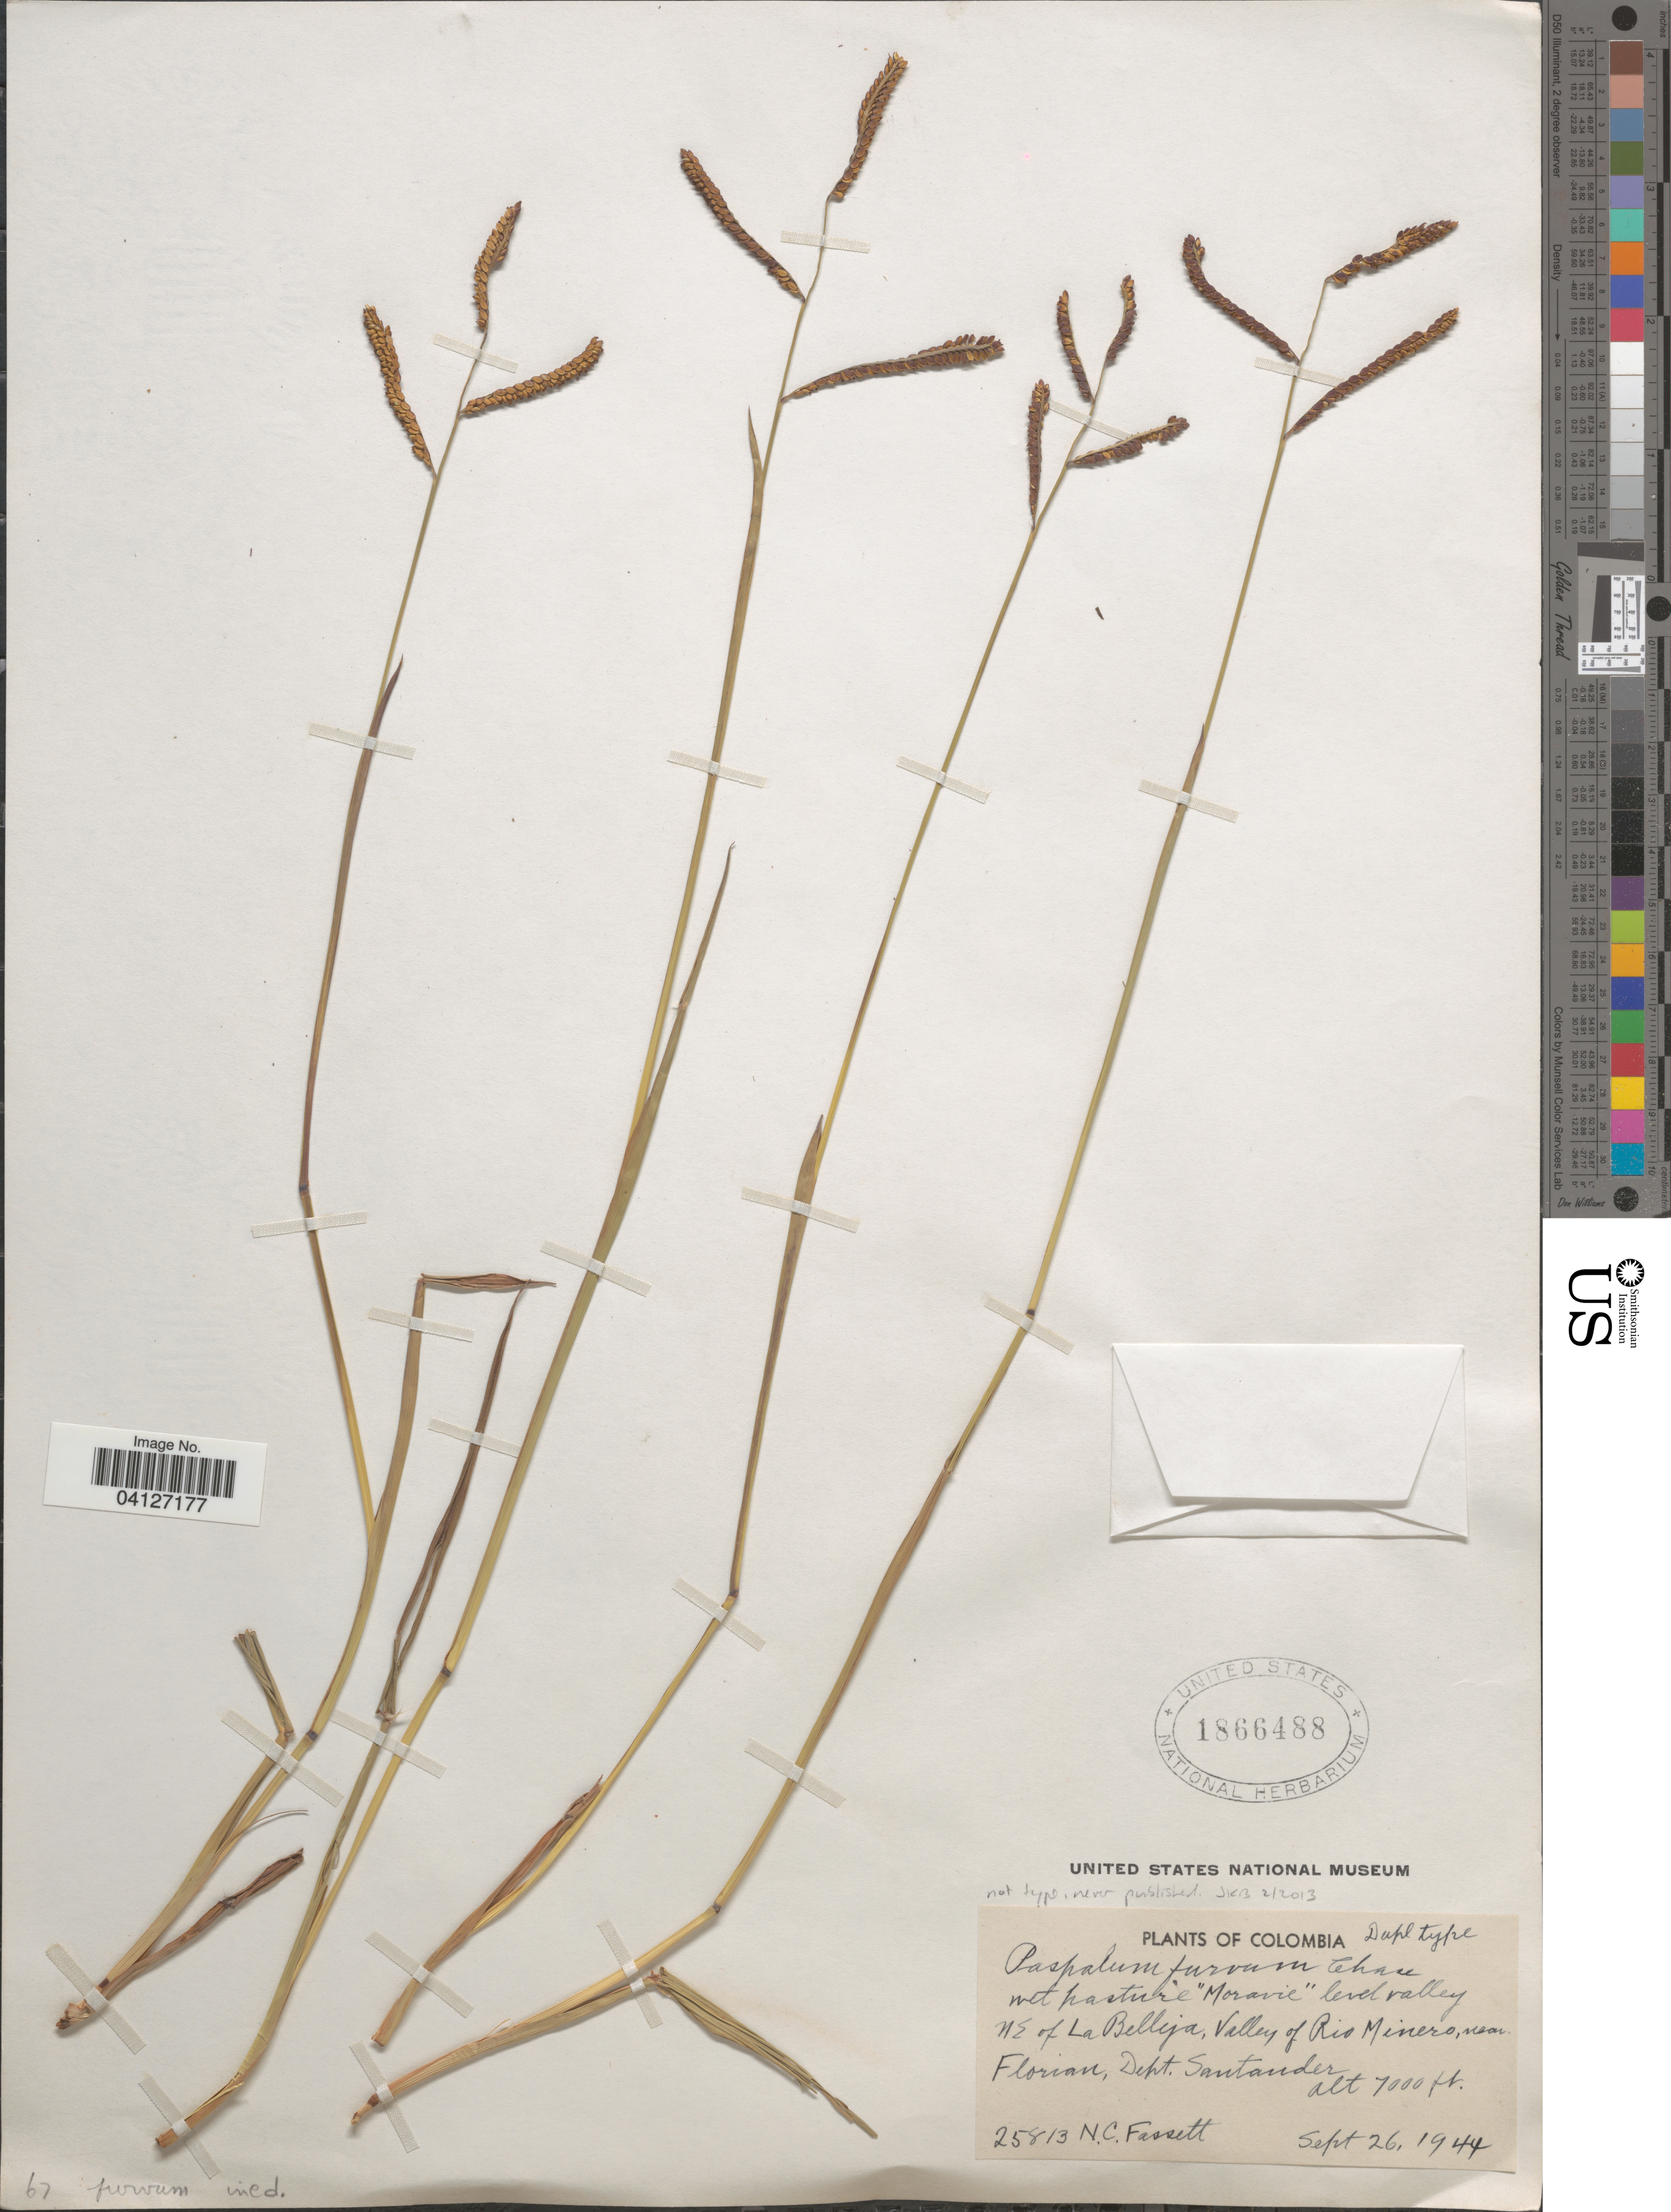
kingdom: Plantae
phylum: Tracheophyta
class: Liliopsida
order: Poales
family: Poaceae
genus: Paspalum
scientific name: Paspalum furvum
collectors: N. C. Fassett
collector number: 25813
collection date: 1944-09-26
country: Colombia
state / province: Santander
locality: Wet pasture "Moravie" level valley NE of La Belleja, Valley of Rio Minero, near Florian, Dept. Santander.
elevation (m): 2134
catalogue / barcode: US 1866488